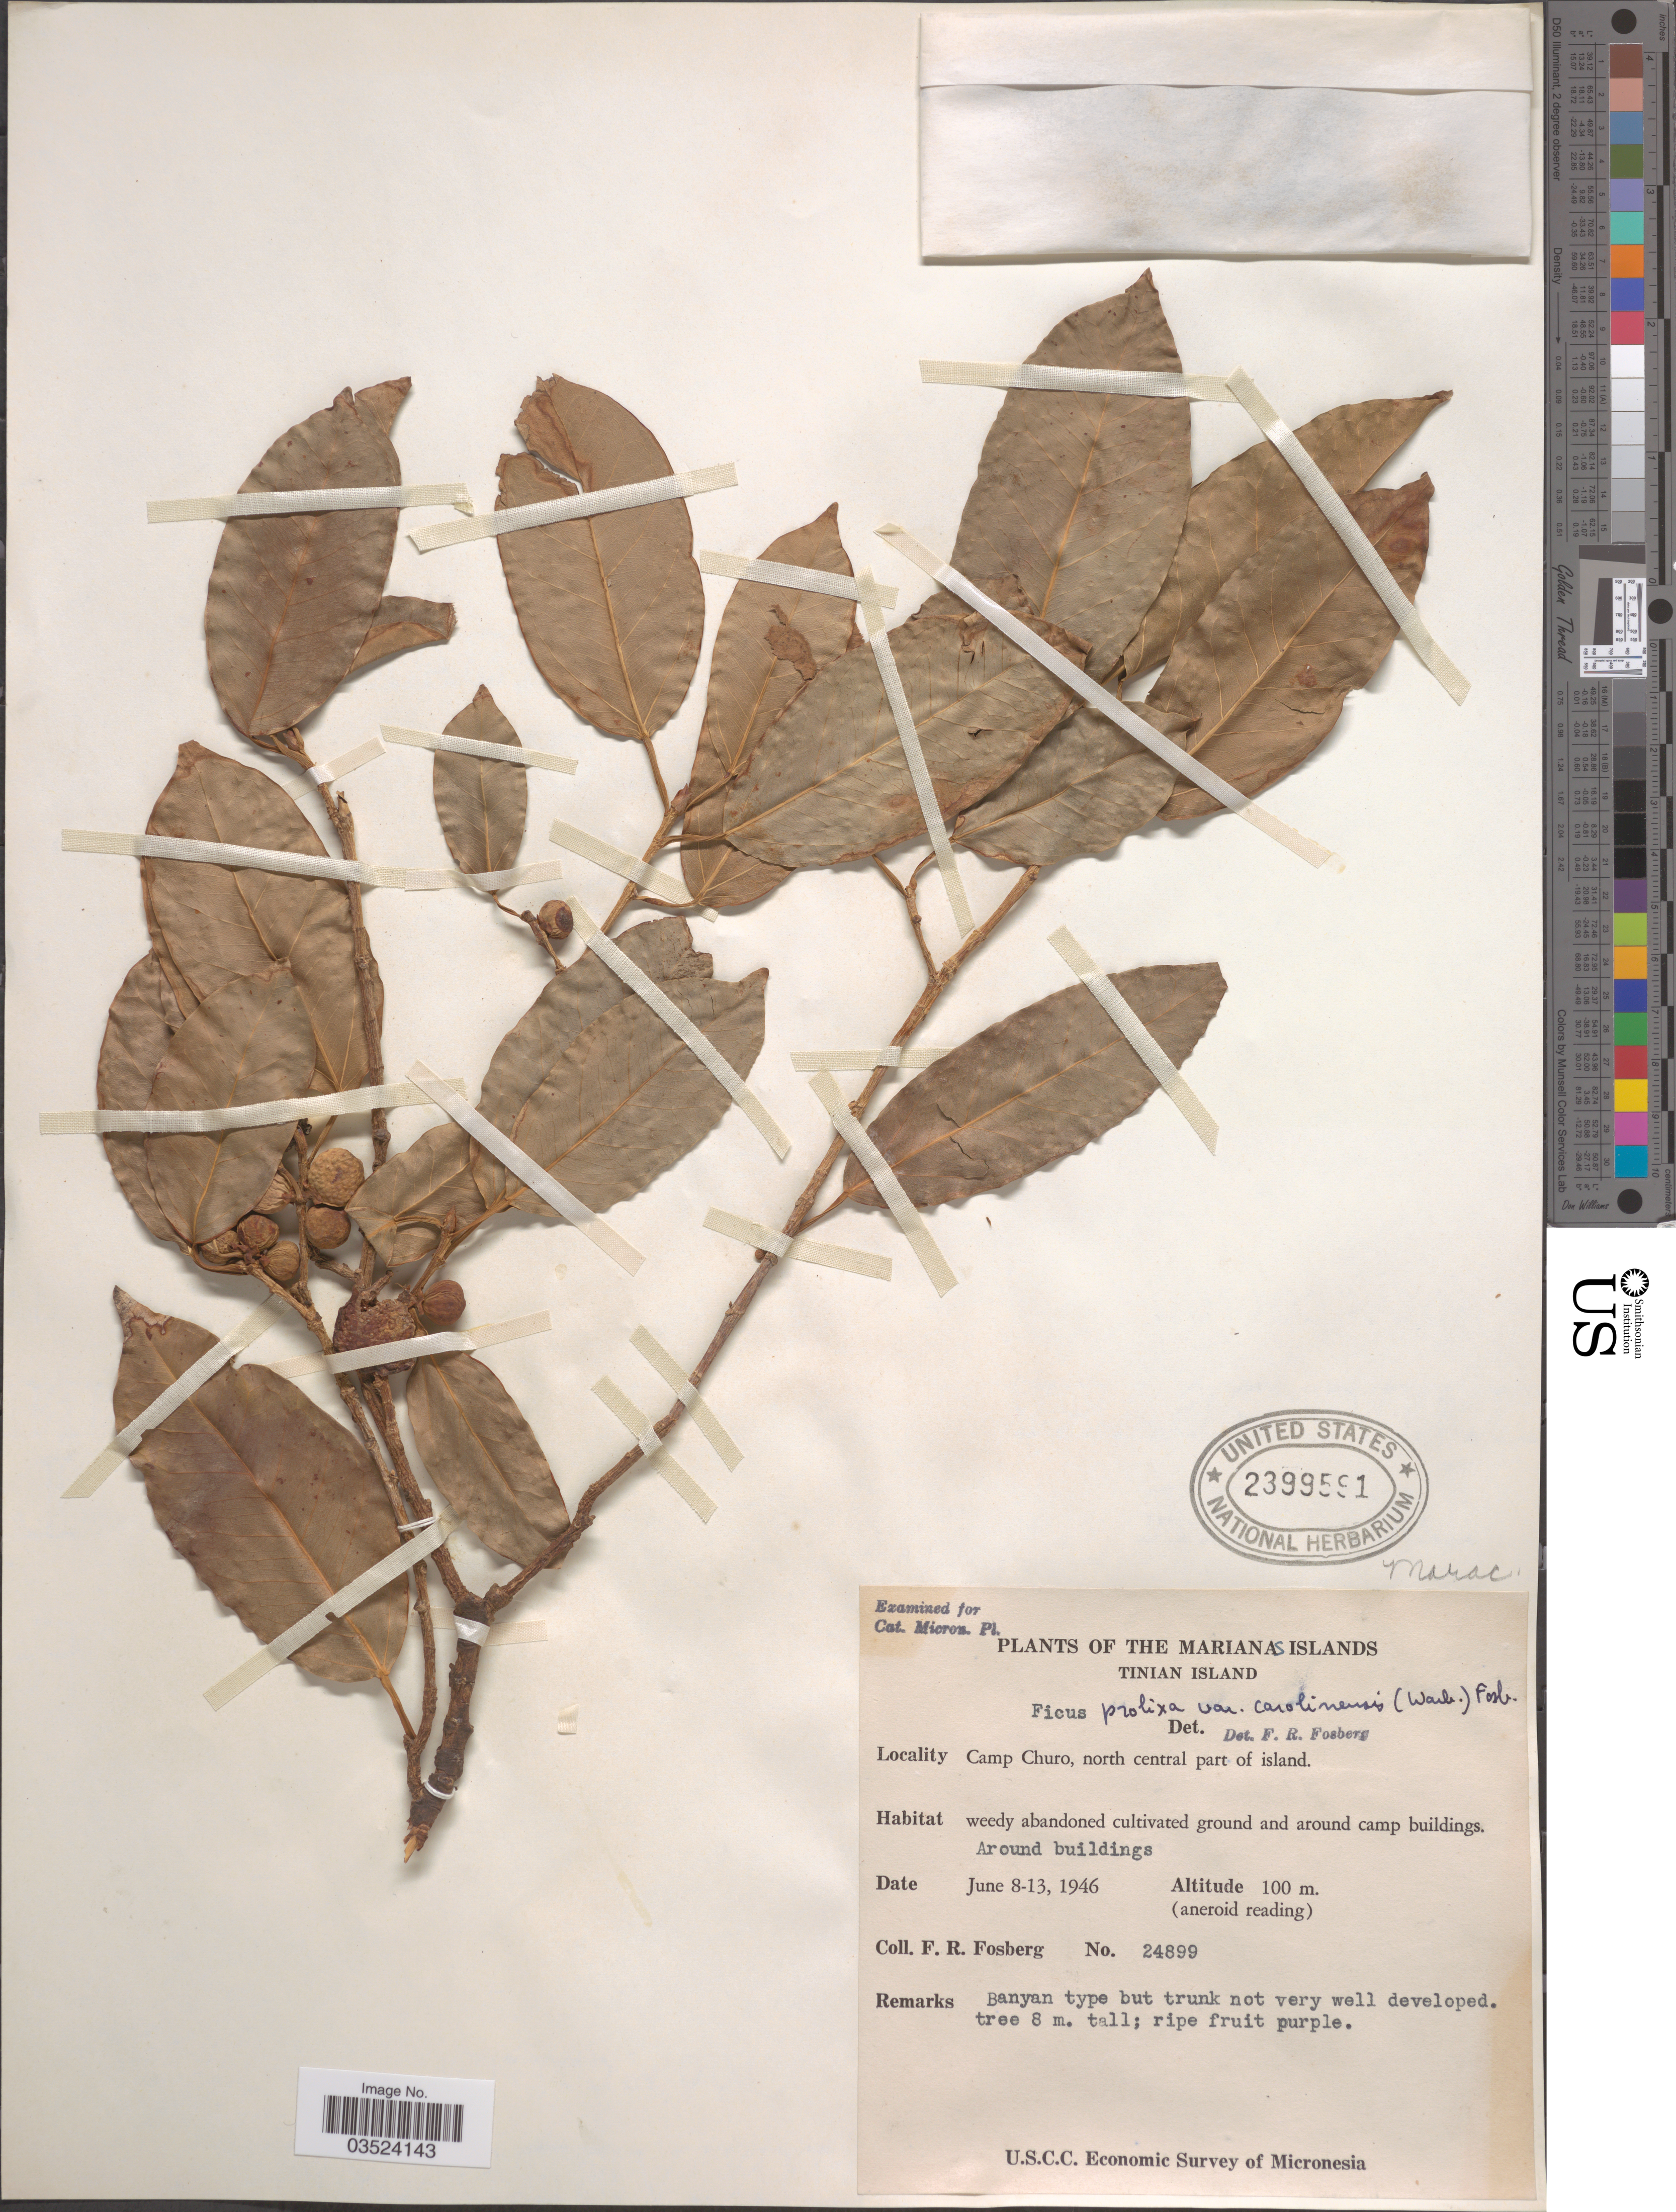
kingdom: Plantae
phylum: Tracheophyta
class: Magnoliopsida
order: Rosales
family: Moraceae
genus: Ficus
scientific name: Ficus prolixa var. carolinensis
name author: (Warb.) Fosberg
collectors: F. R. Fosberg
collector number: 24899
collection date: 1946-06-08/1946-06-13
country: Northern Mariana Islands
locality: The Marianas Islands. Tinian Island. Camp Churo, north central part of island.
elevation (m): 100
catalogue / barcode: US 2399591